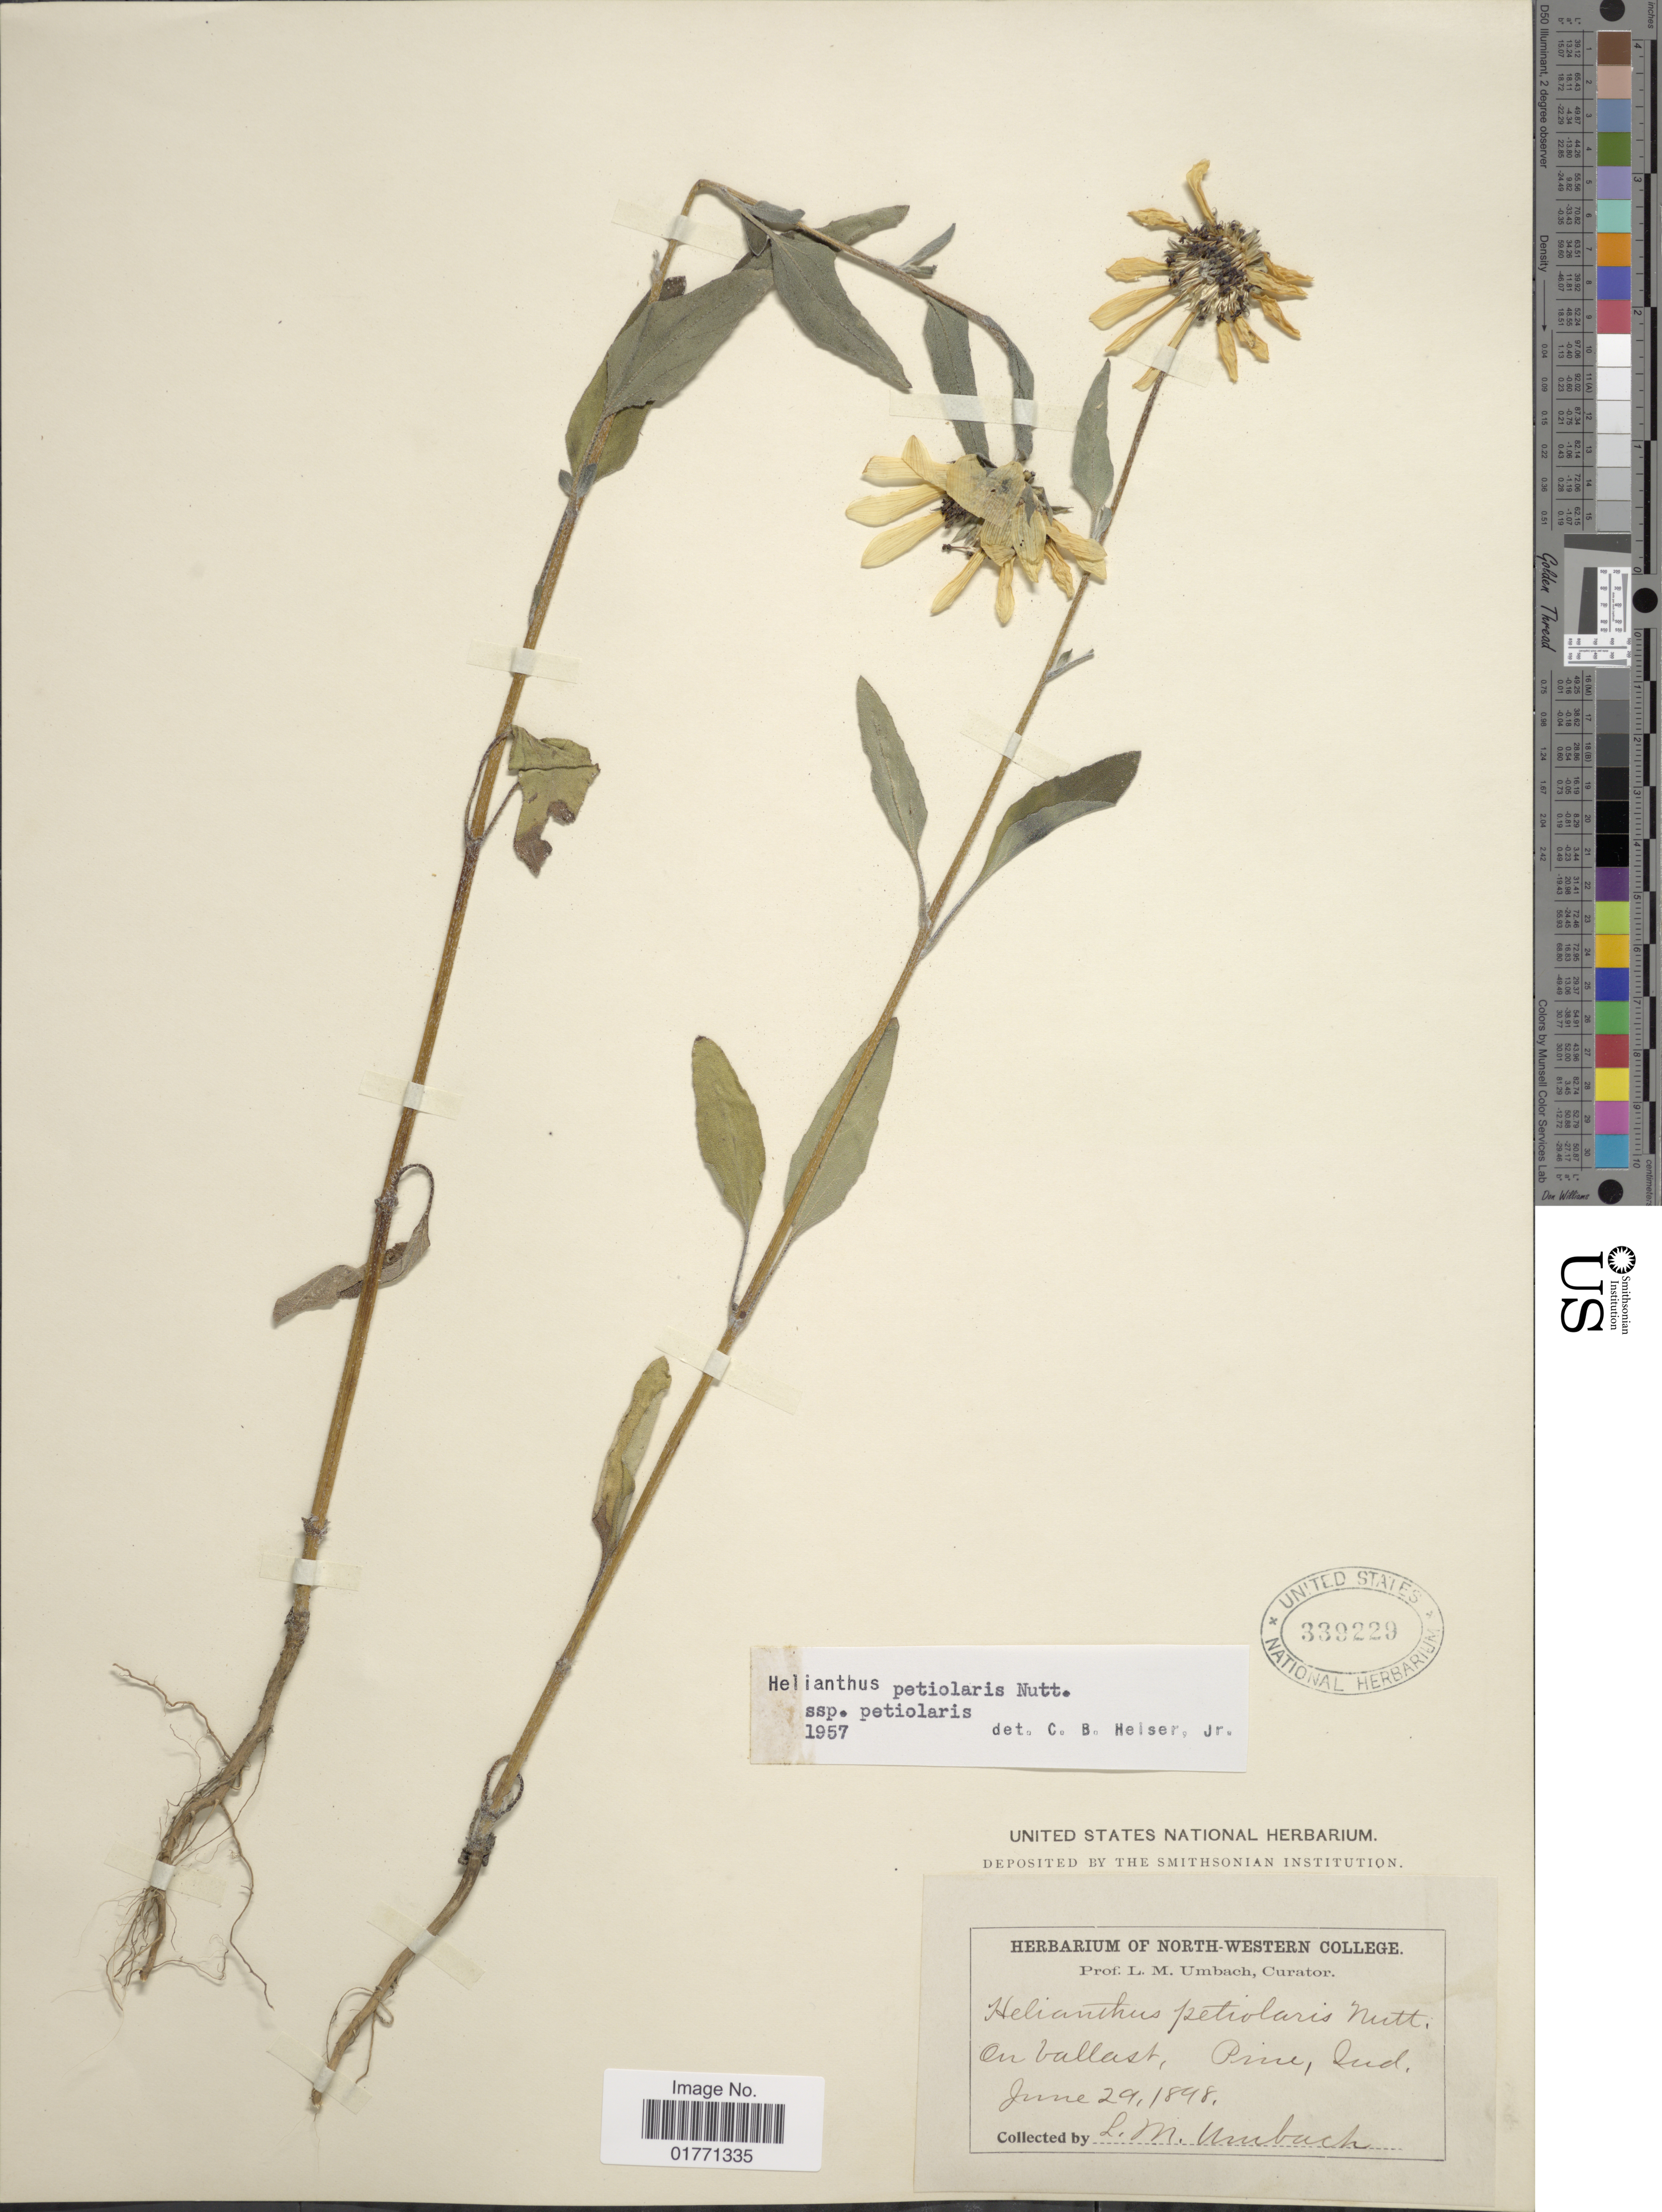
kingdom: Plantae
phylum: Tracheophyta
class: Magnoliopsida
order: Asterales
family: Asteraceae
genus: Helianthus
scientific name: Helianthus petiolaris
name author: Nutt.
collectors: L. M. Umbach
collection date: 1898-06-29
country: United States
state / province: Indiana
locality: On ballast, Pine.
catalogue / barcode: US 39229